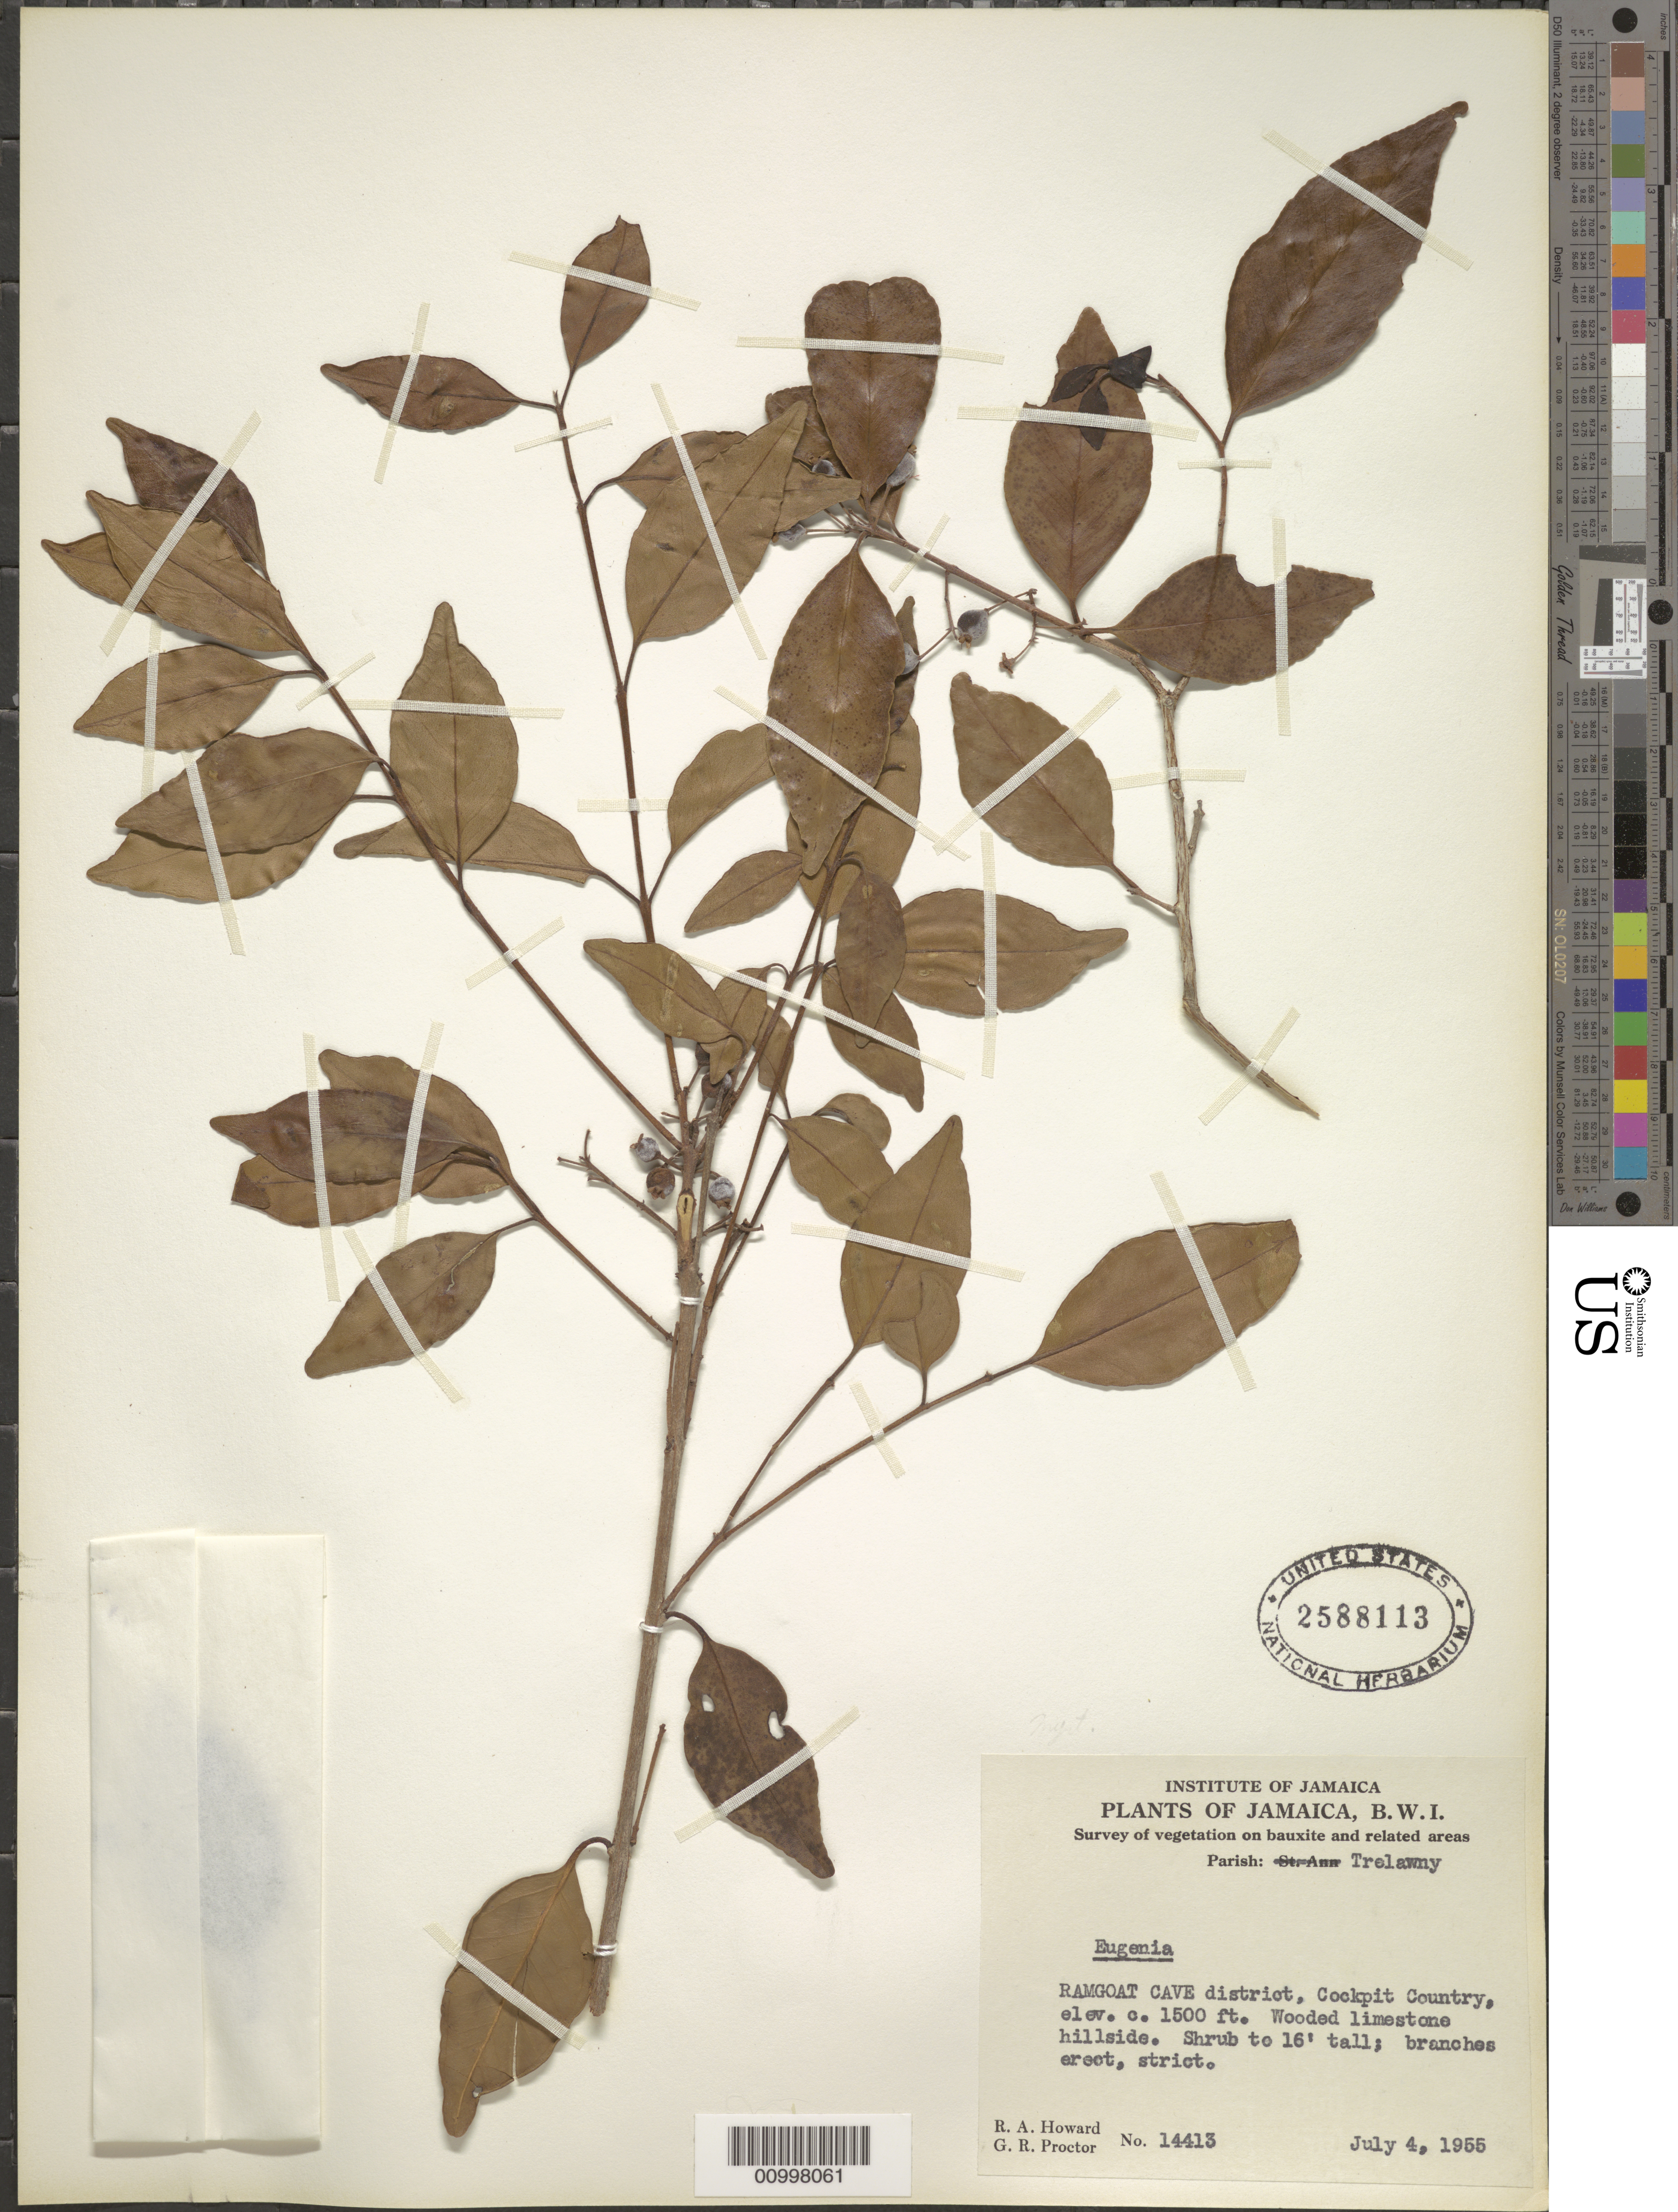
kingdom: Plantae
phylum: Tracheophyta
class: Magnoliopsida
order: Myrtales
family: Myrtaceae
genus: Eugenia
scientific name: Eugenia sp.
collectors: R. A. Howard & G. R. Proctor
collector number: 14413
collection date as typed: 04 Jul 1955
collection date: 1955-07-04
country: Jamaica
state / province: Trelawny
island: Jamaica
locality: RAMGOAT CAVE district, Cockpit Country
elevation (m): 457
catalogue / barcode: US 2588113